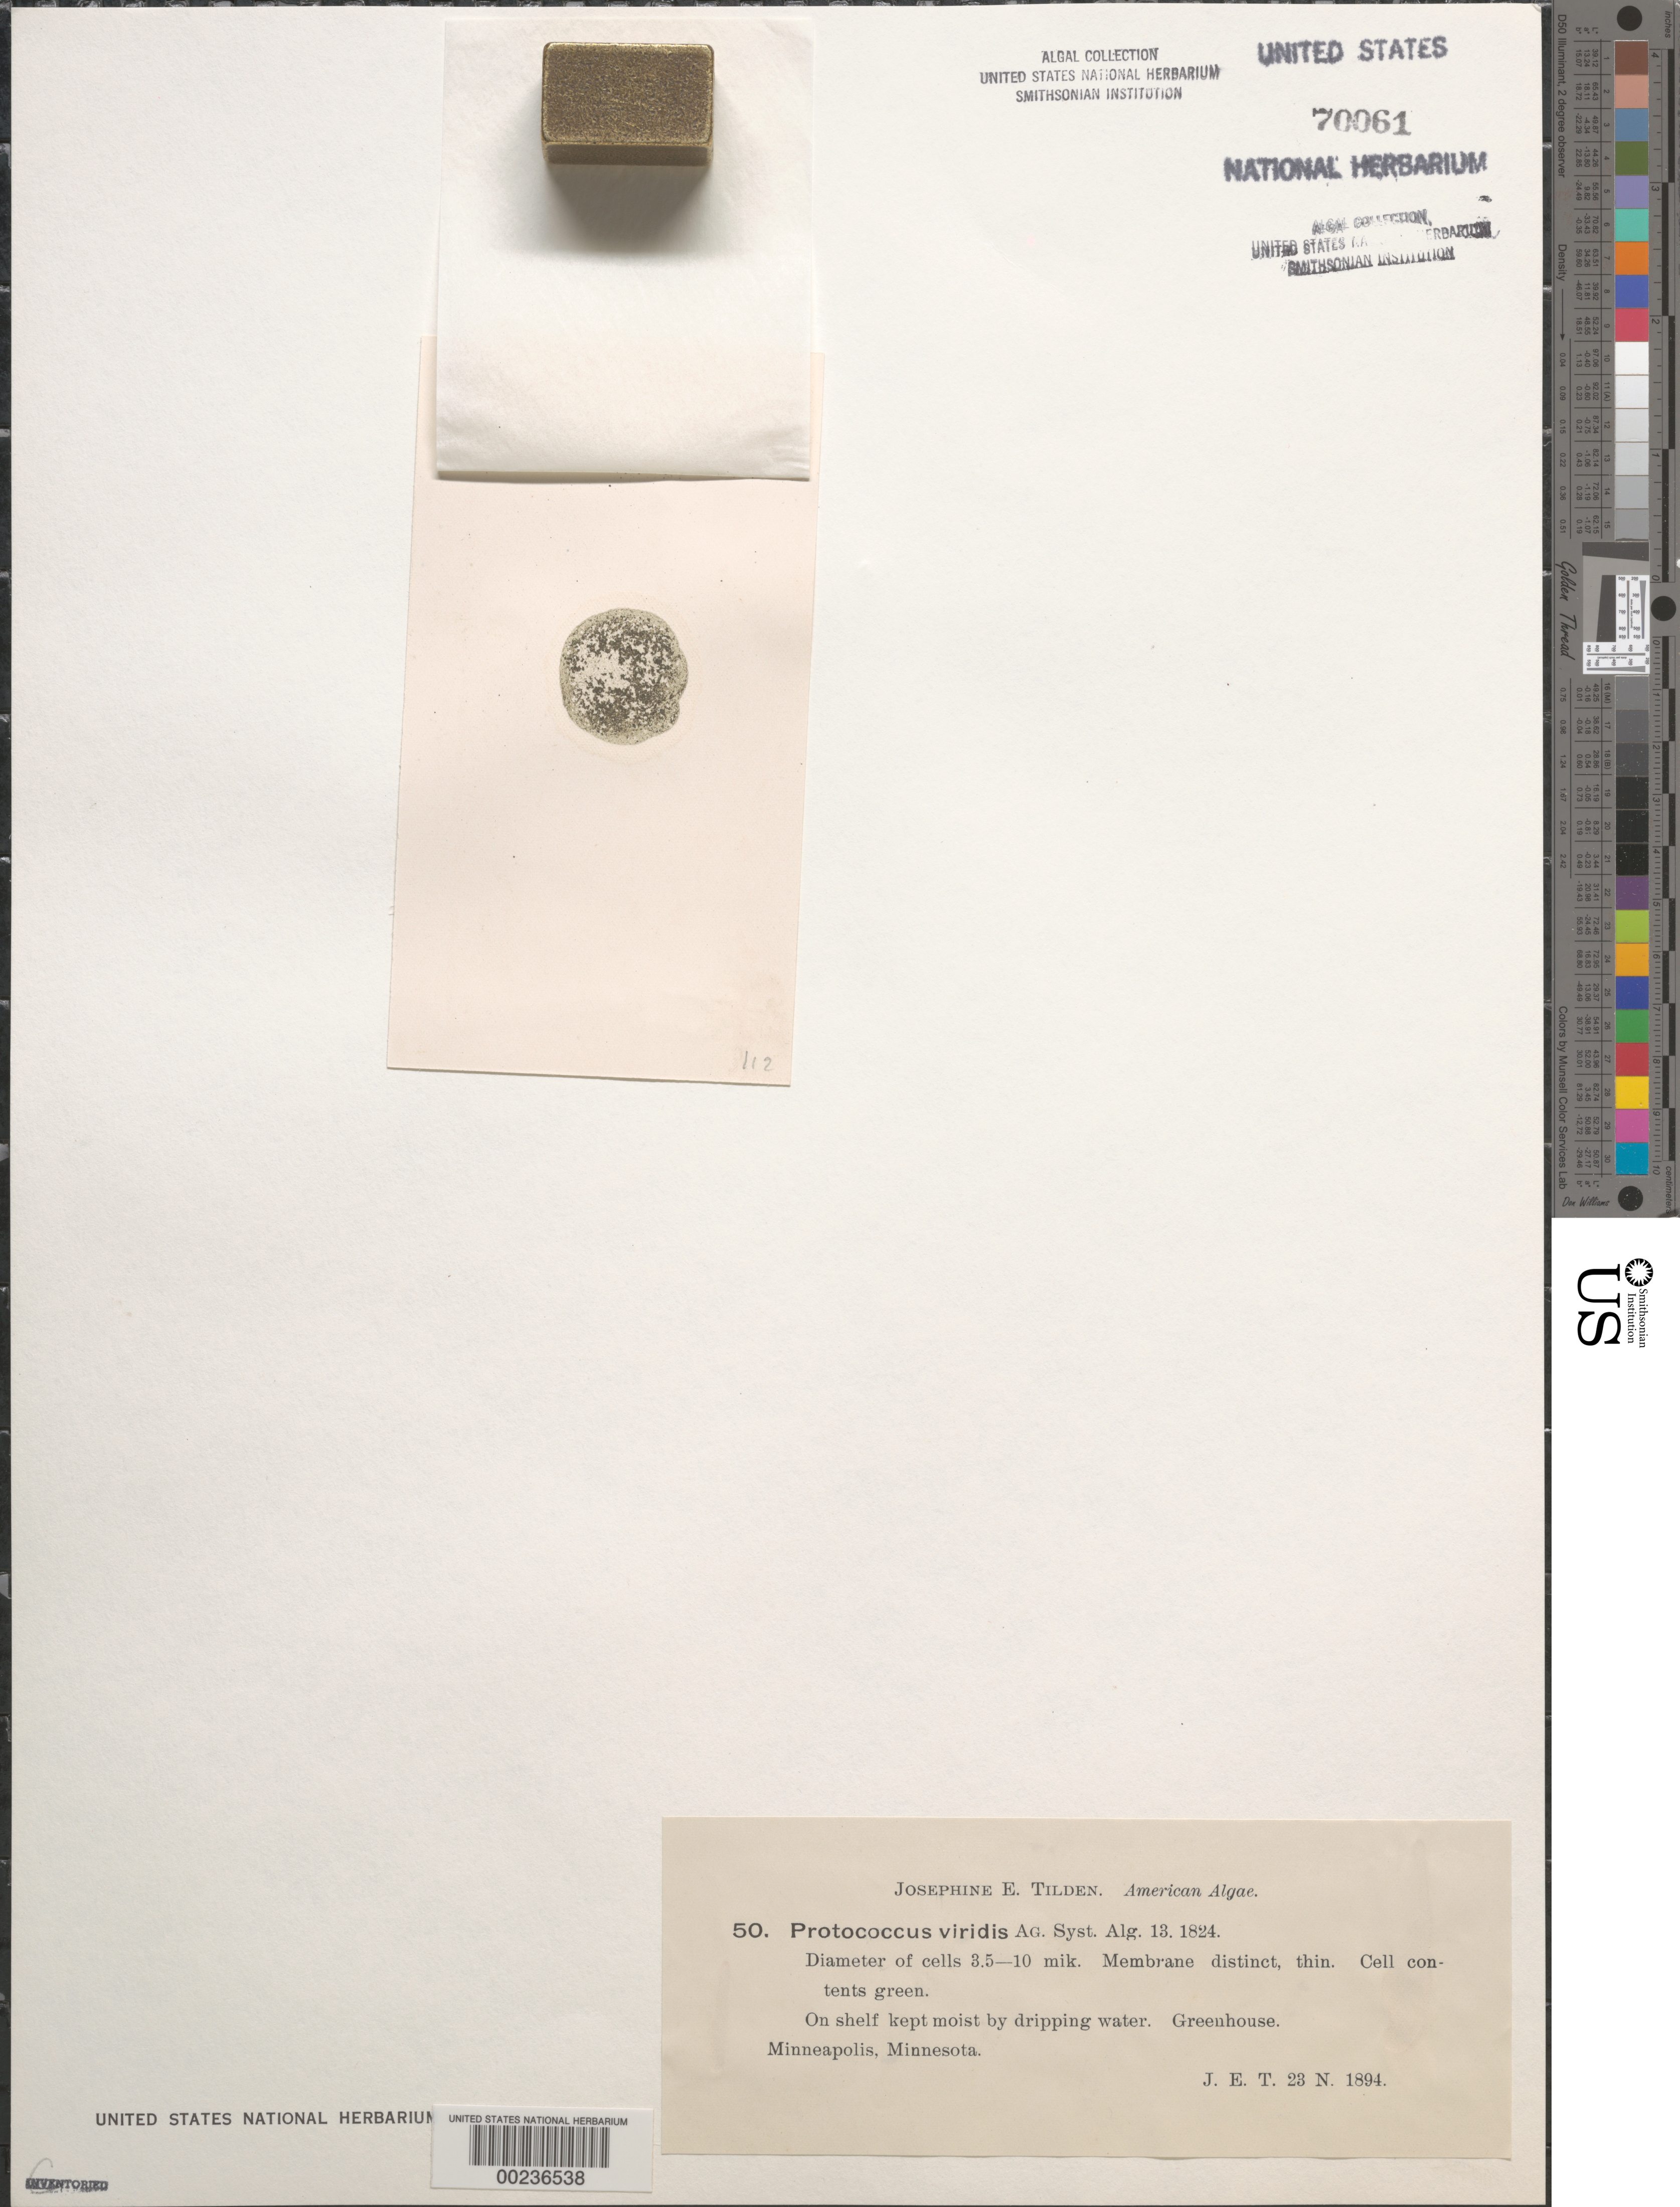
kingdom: Plantae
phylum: Chlorophyta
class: Trebouxiophyceae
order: Prasiolales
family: Prasiolaceae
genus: Desmococcus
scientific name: Desmococcus olivaceus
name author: (Pers. ex Ach.) J.R. Laundon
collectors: J. E. Tilden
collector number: JET 50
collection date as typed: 23 Nov 1894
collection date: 1894-11-23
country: United States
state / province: Minnesota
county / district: Hennepin County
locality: Minneapolis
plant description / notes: Tilden, American Algae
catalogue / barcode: US 70061